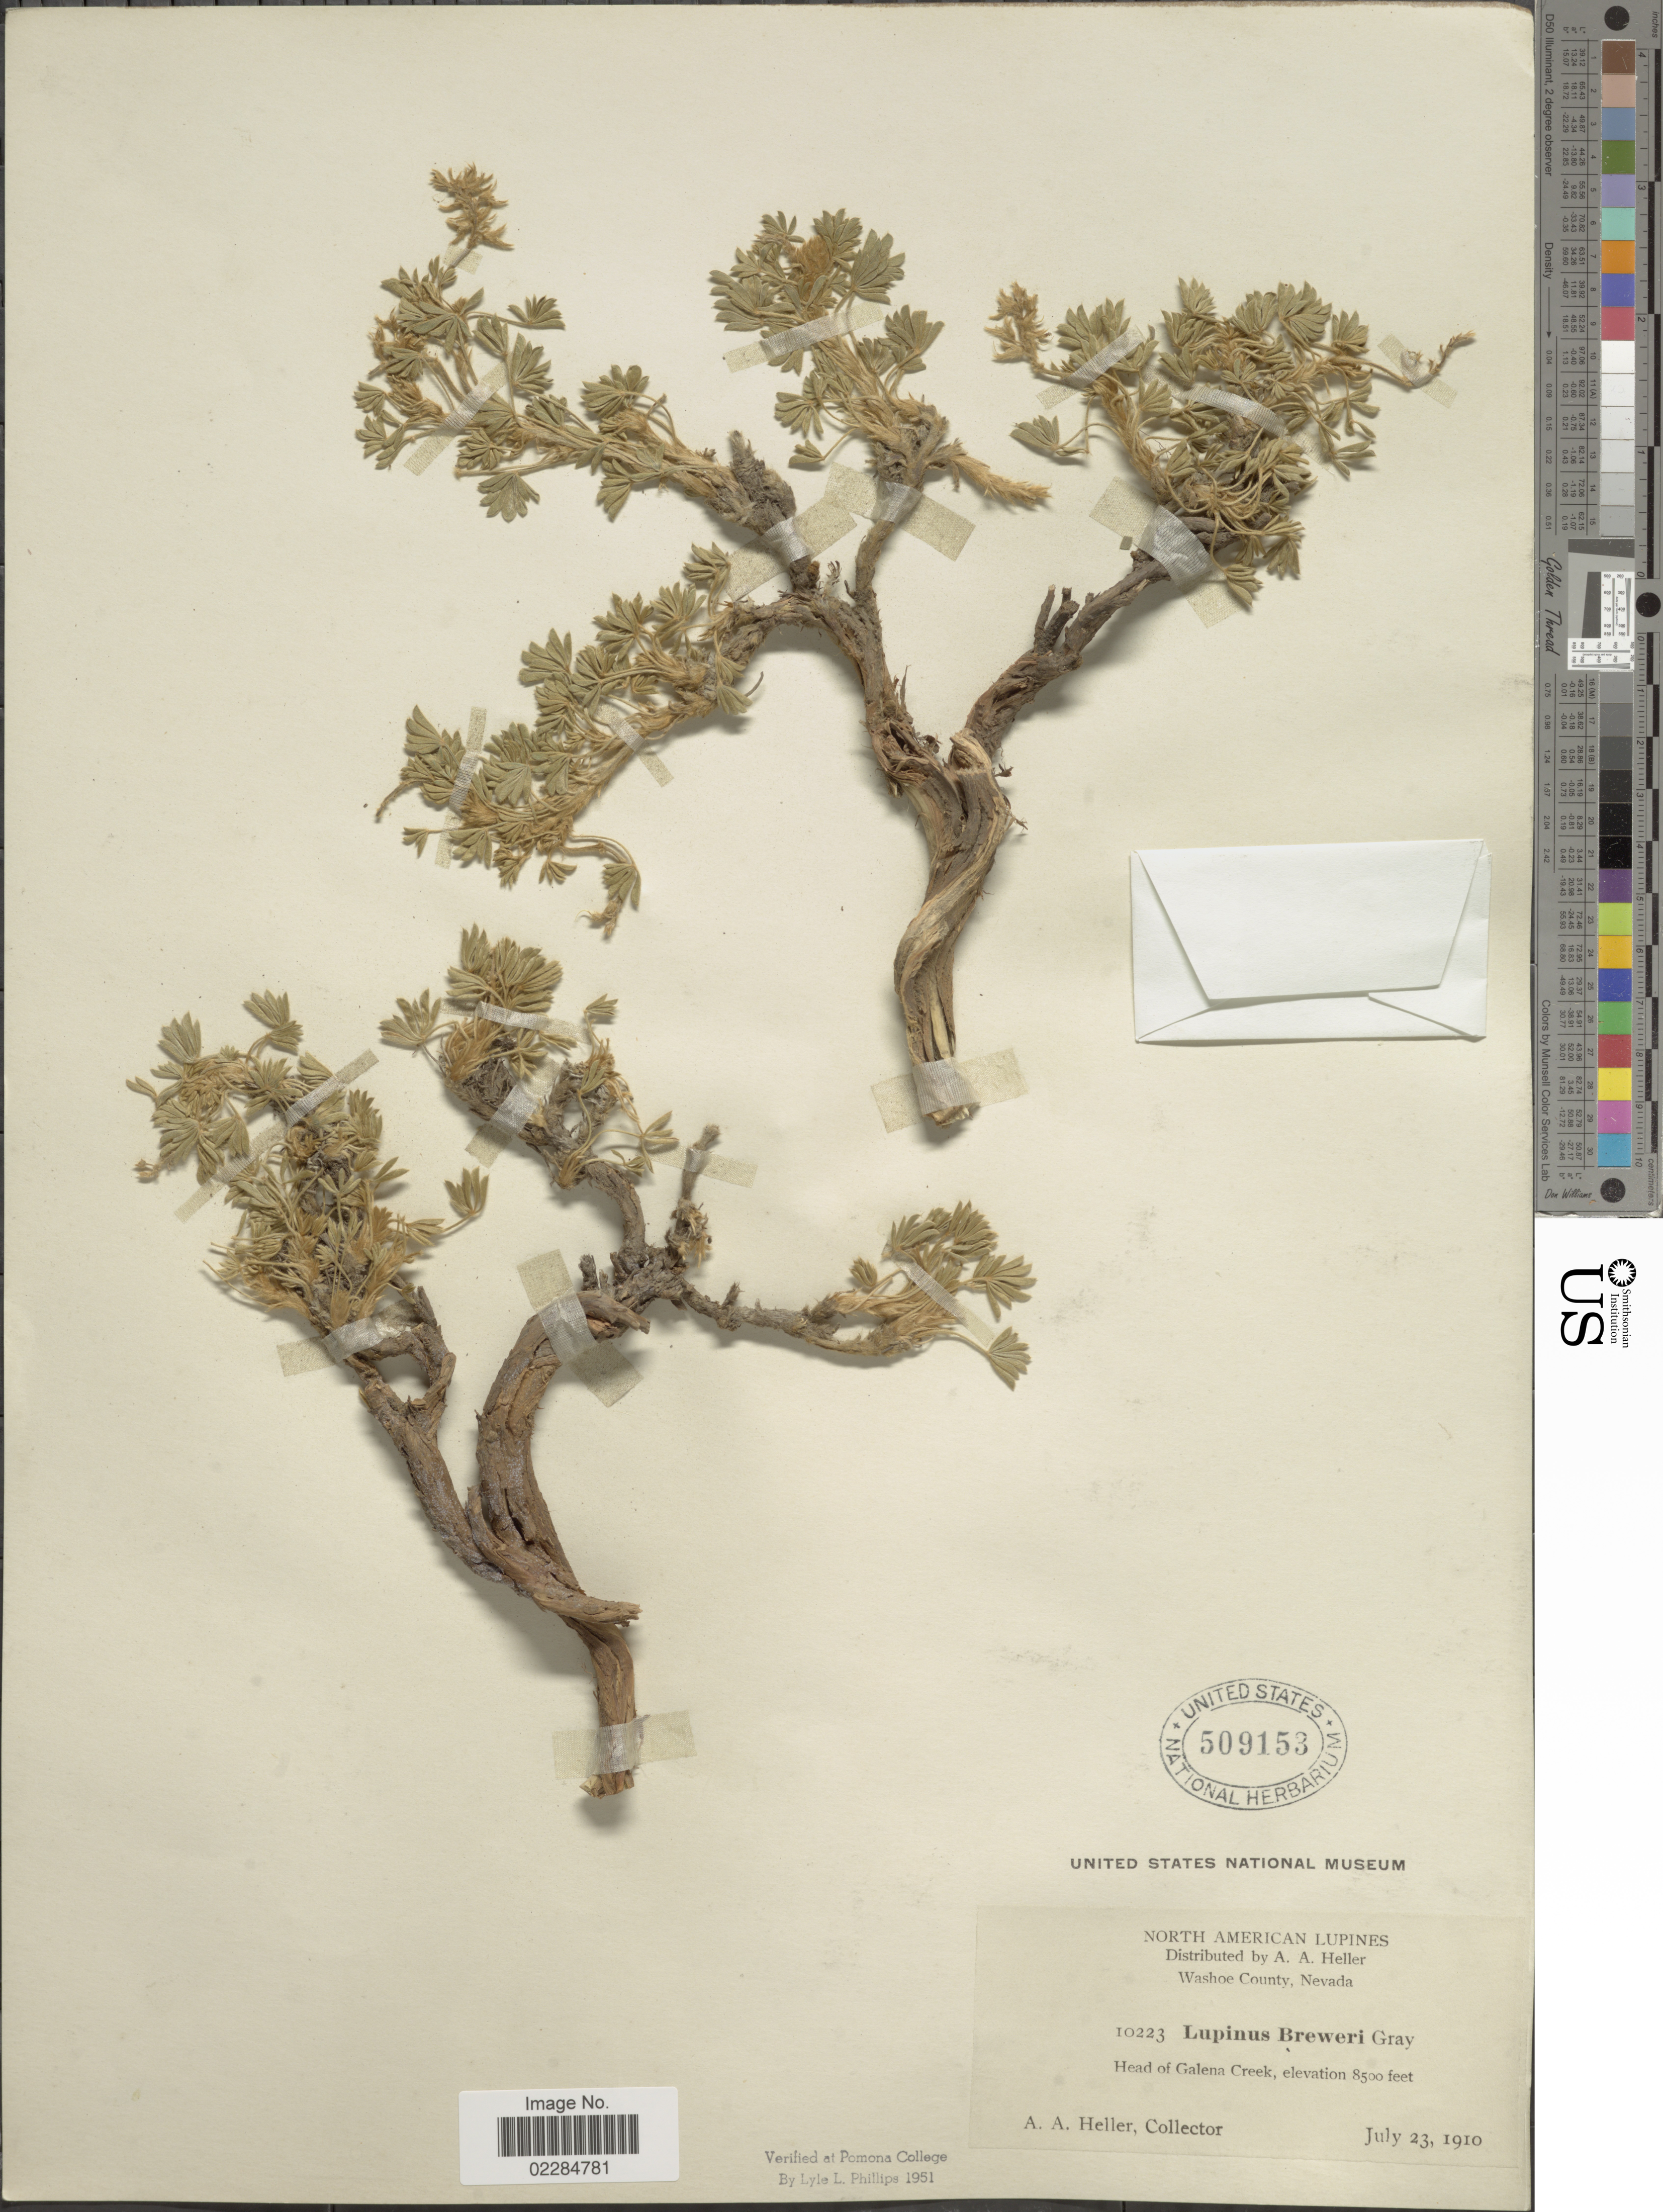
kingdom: Plantae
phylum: Tracheophyta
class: Magnoliopsida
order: Fabales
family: Fabaceae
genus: Lupinus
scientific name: Lupinus breweri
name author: A. Gray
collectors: A. A. Heller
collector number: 10223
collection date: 1910-07-23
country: United States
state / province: Nevada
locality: Washoe County. Head of Galena Creek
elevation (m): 2591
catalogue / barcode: US 509153